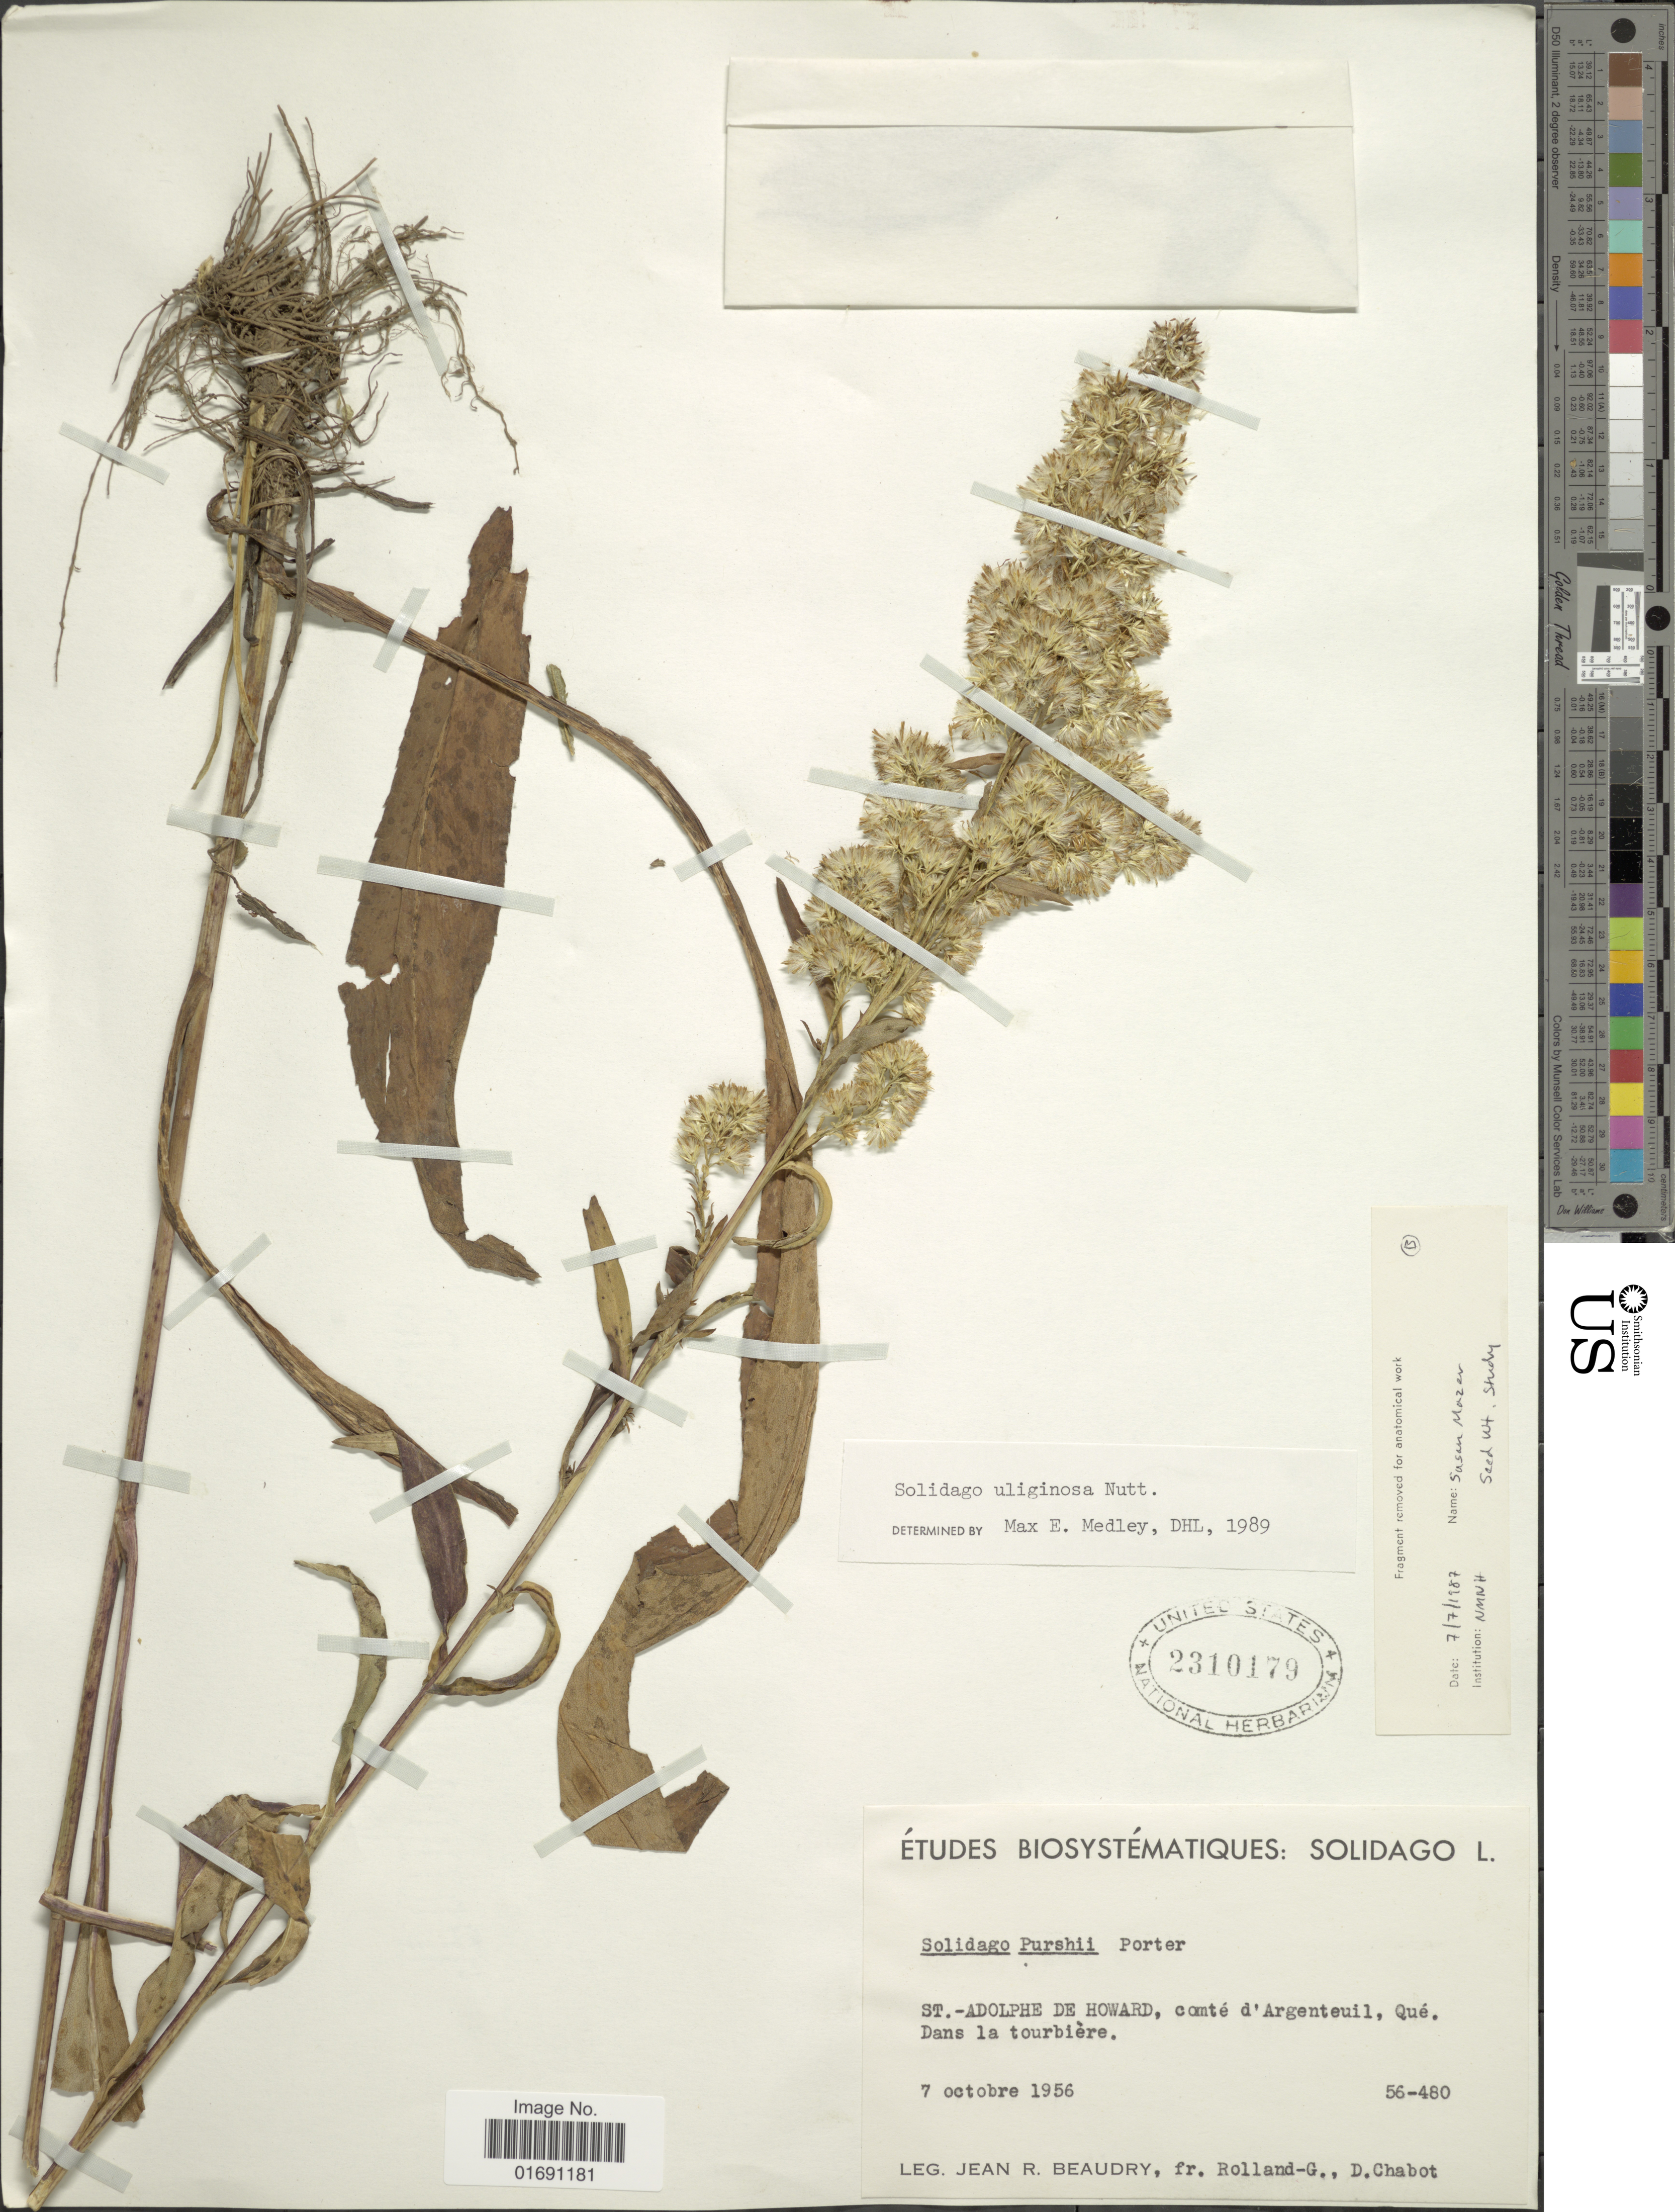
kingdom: Plantae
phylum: Tracheophyta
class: Magnoliopsida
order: Asterales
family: Asteraceae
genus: Solidago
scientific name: Solidago uliginosa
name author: Nutt.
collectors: J. Beaudry, Rolland-Germain & D. Chabot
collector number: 56-480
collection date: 1956-10-07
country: Canada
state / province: Quebec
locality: St.-Adolphe de Howard, comté d'Argenteuil. Dans la tourbière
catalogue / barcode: US 2310179